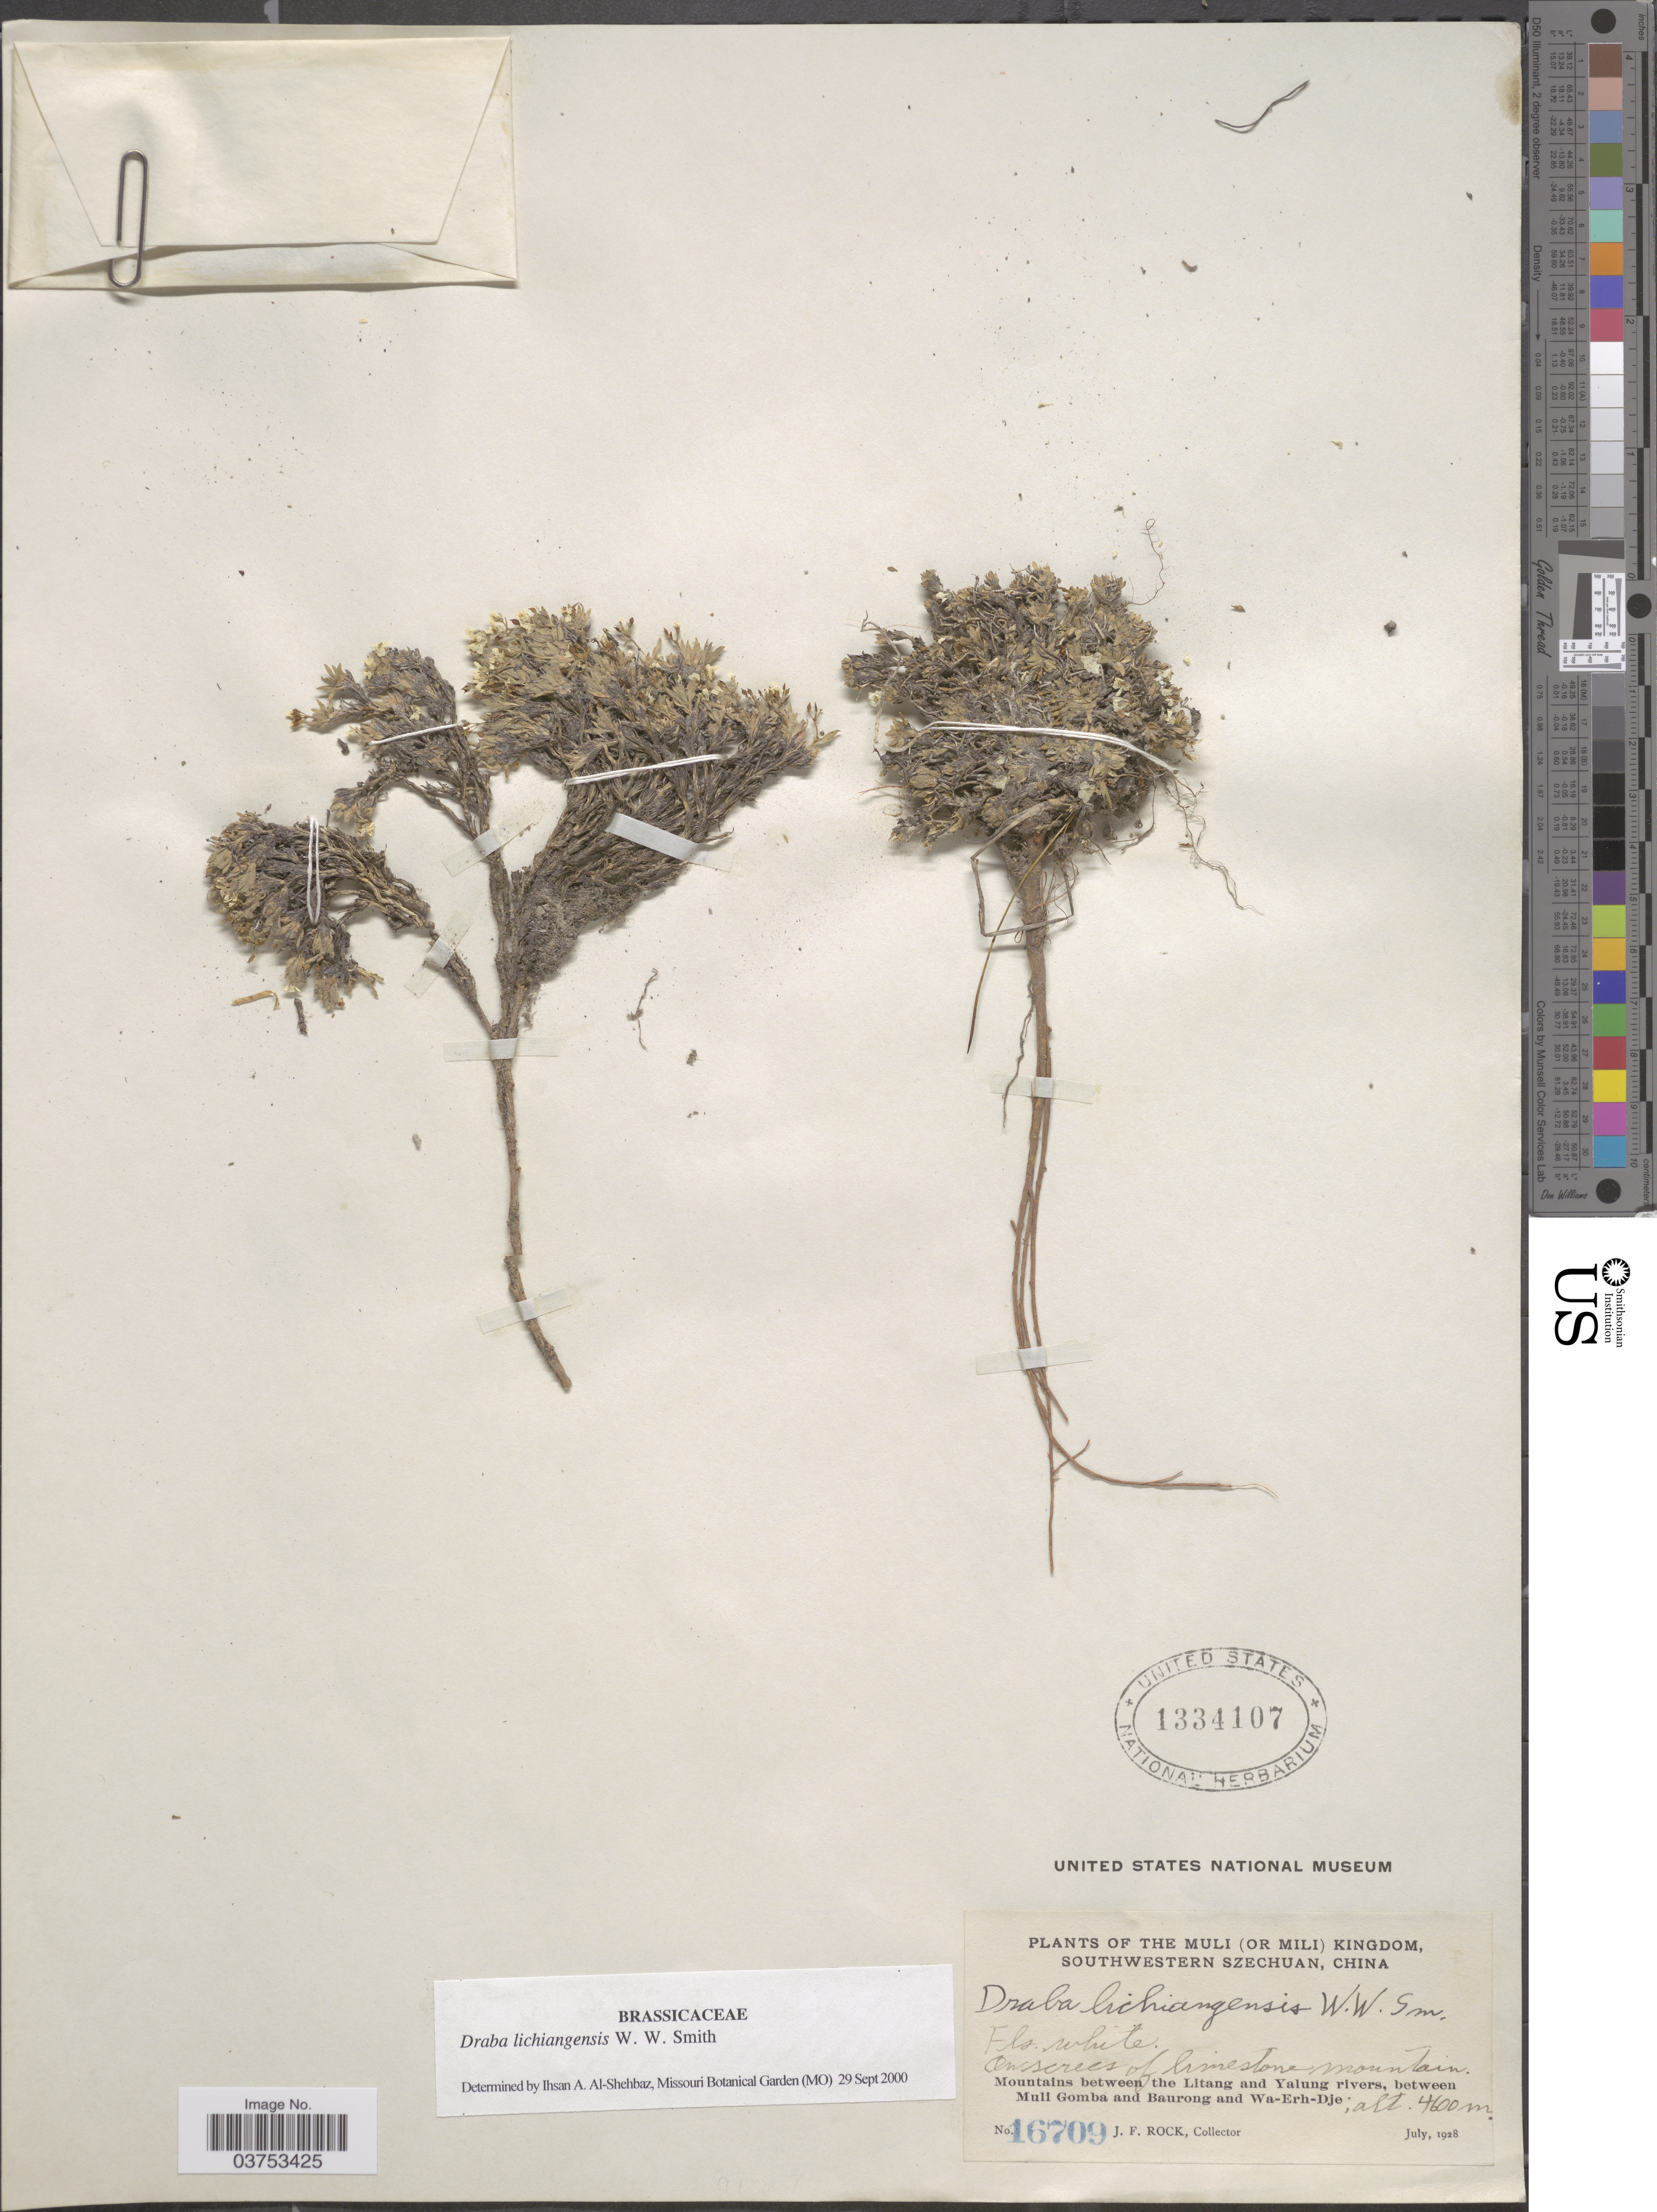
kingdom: Plantae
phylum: Tracheophyta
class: Magnoliopsida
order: Brassicales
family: Brassicaceae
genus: Draba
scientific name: Draba lichiangensis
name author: W.W. Sm.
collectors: J. Rock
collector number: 16709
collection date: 1928-07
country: China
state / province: Sichuan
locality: The Muli (or Mili) Kingdom, Southwestern Szechuan. Mountains between the Litang and Yalung rivers, between Muli Gomba and Baurong and Wa-Erh-Dje.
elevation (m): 4600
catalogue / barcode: US 1334107